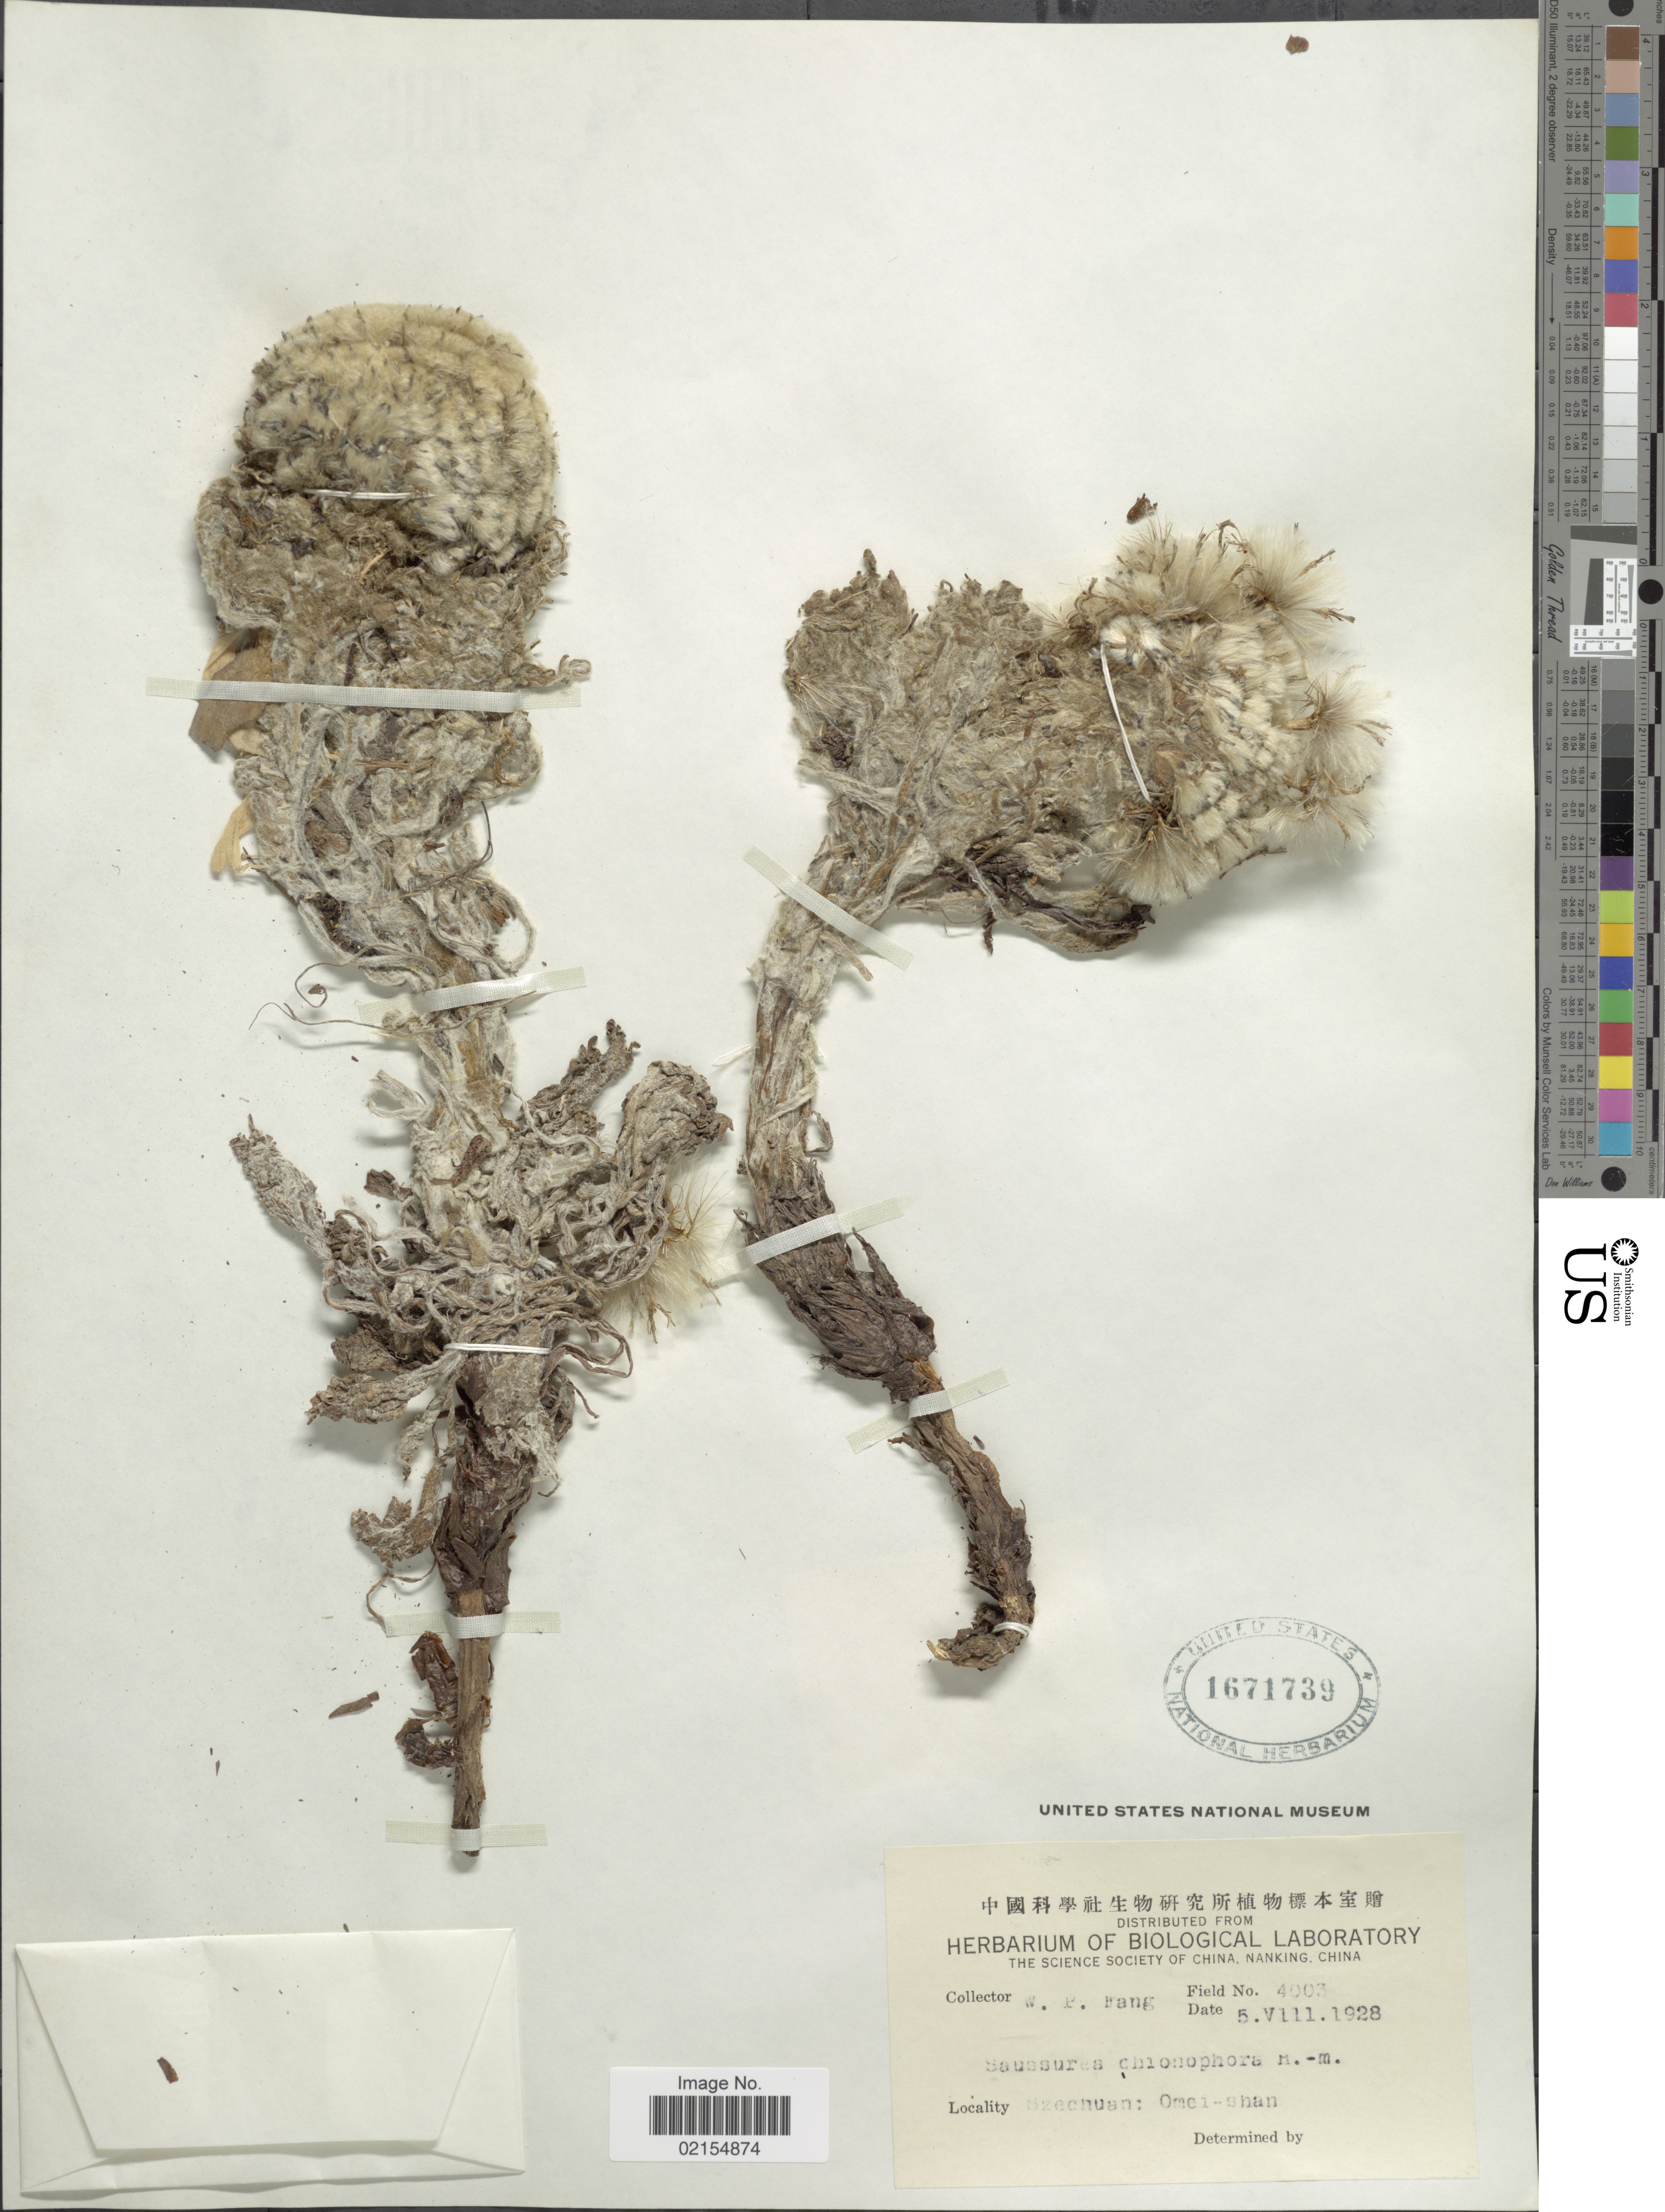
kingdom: Plantae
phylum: Tracheophyta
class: Magnoliopsida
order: Asterales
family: Asteraceae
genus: Saussurea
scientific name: Saussurea medusa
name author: Maxim.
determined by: Chen, Yousheng S.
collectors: W. P. Fang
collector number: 4003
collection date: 1928-08-05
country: China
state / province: Sichuan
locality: Szechuan: Omei-Shan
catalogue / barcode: US 1671739